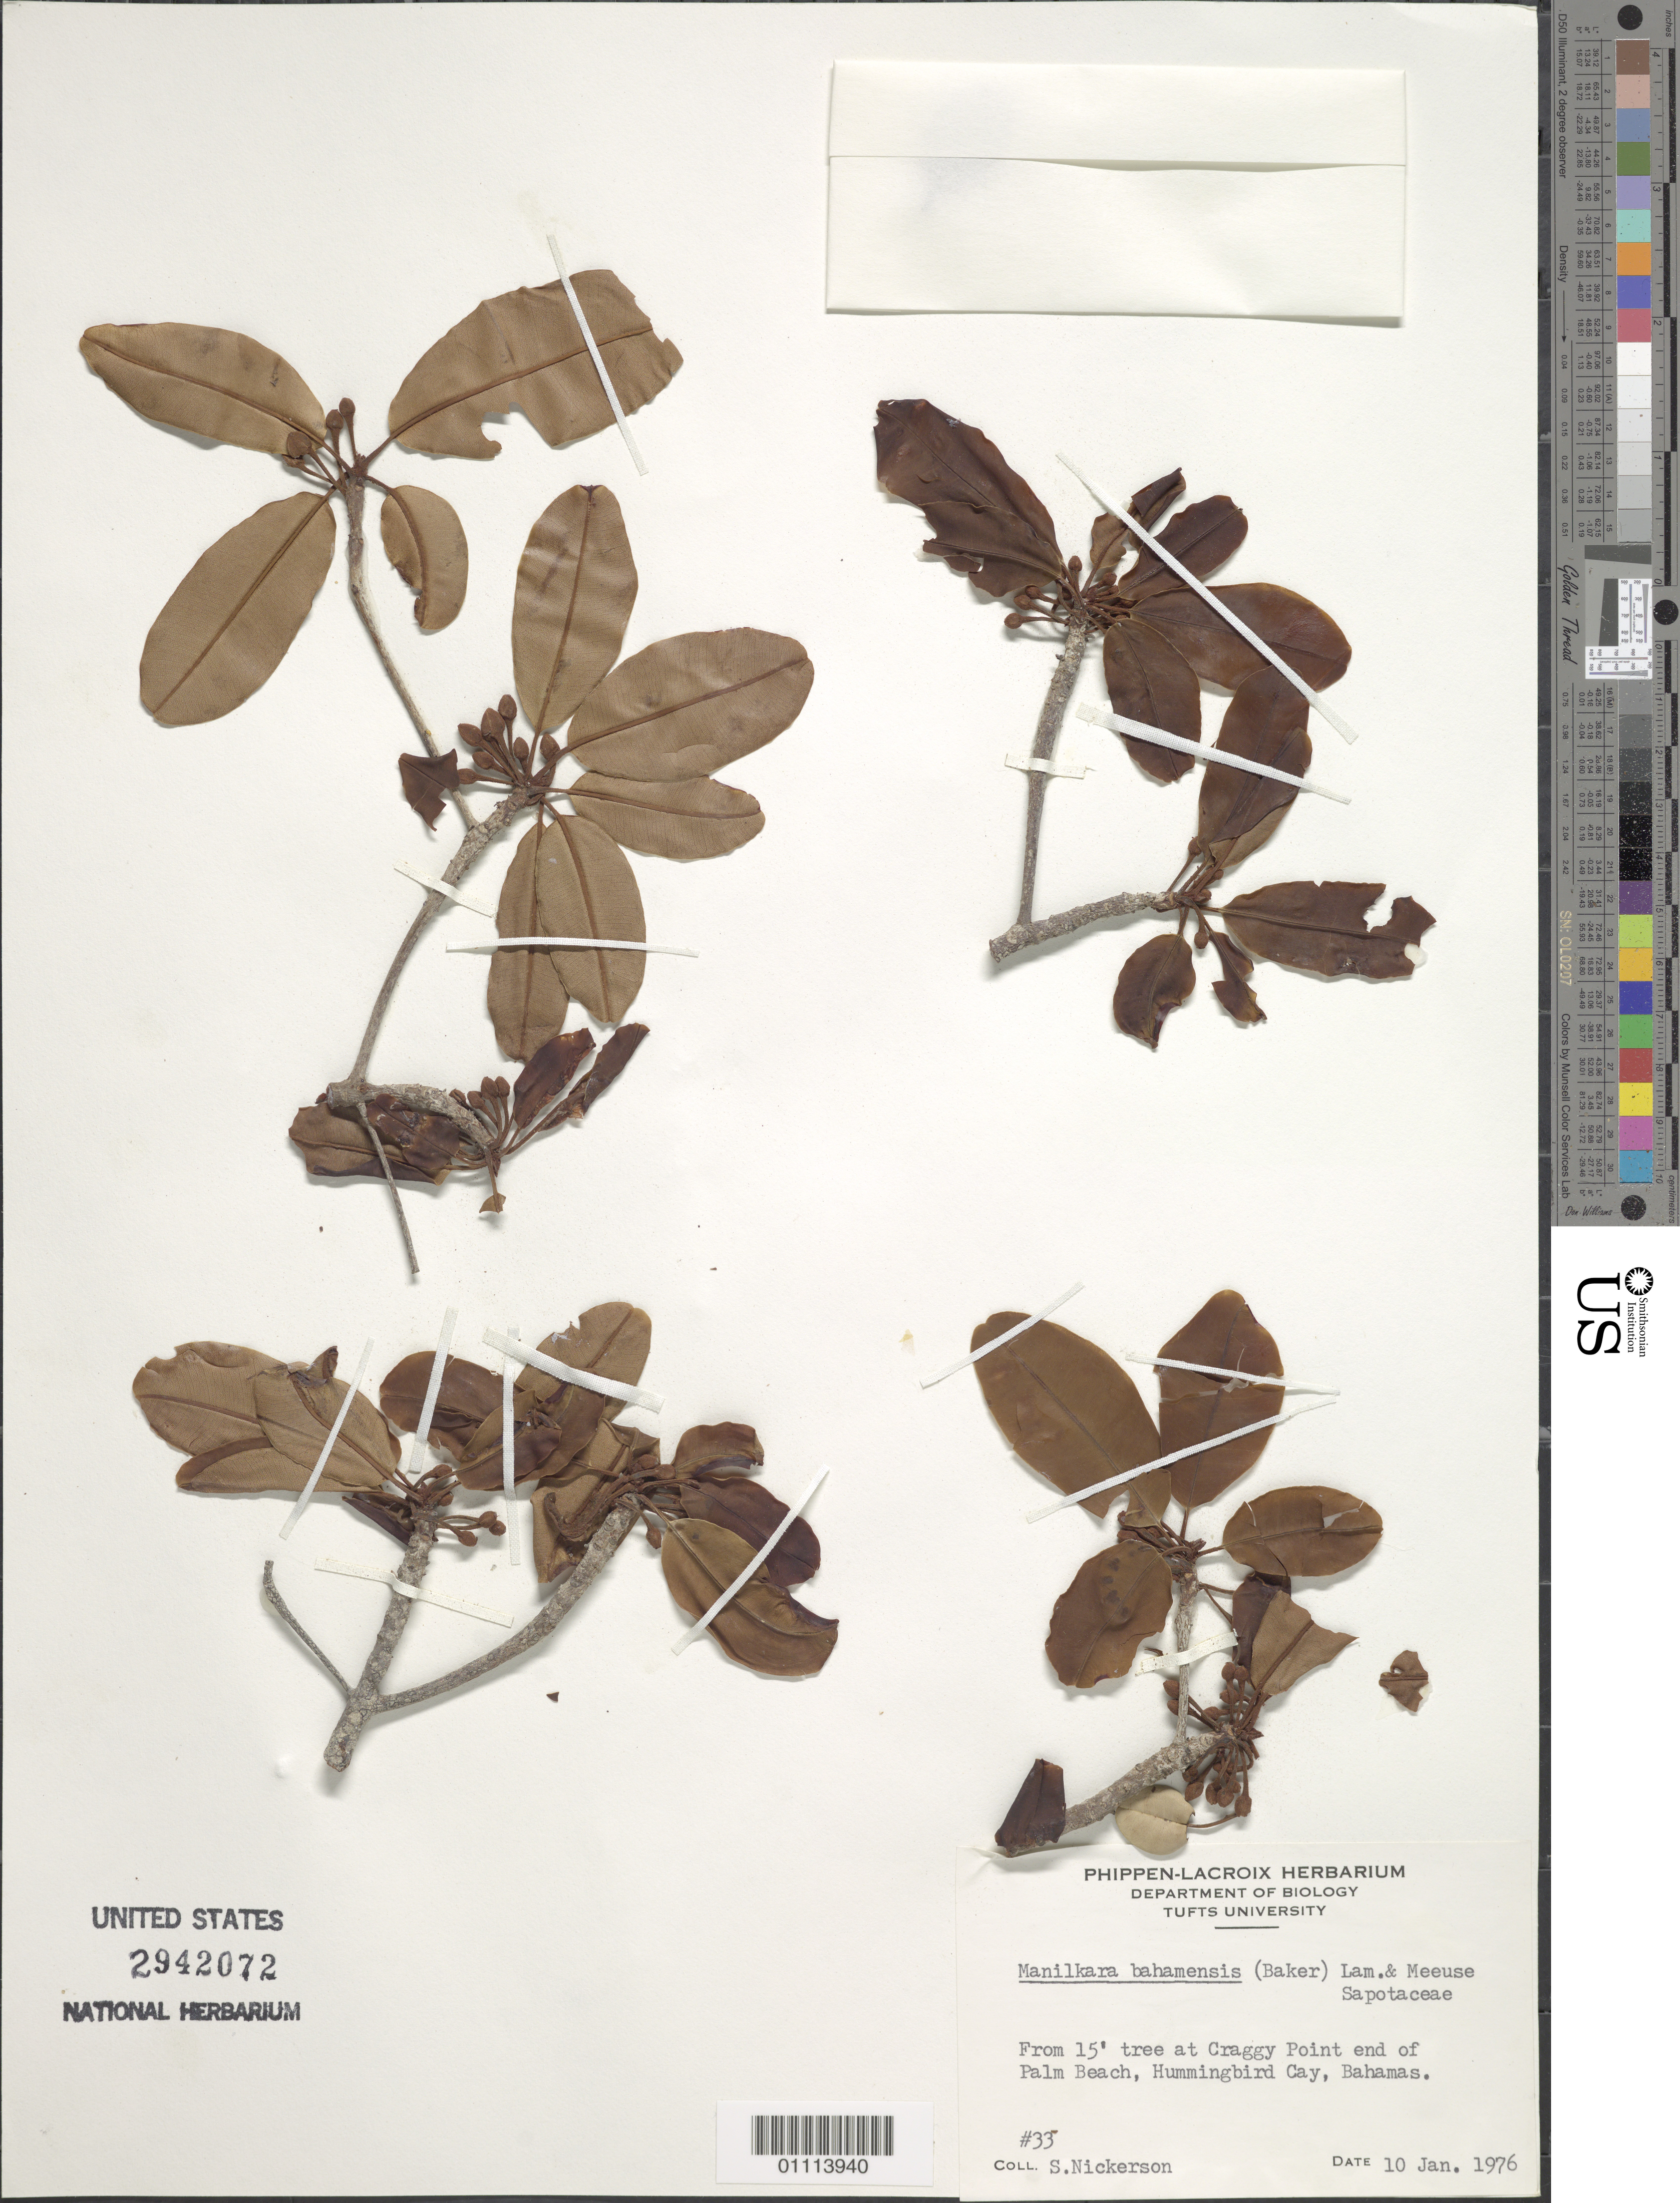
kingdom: Plantae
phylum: Tracheophyta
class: Magnoliopsida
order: Ericales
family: Sapotaceae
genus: Manilkara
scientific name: Manilkara bahamensis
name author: (Baker) H.J. Lam & B. Meeuse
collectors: S. Nickerson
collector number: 33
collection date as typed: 10 Jan 1976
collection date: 1976-01-10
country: Bahamas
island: Hummingbird Cay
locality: Craggy Point end of Palm Beach, Humingbird Cay, Bahamas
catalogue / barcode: US 2942072